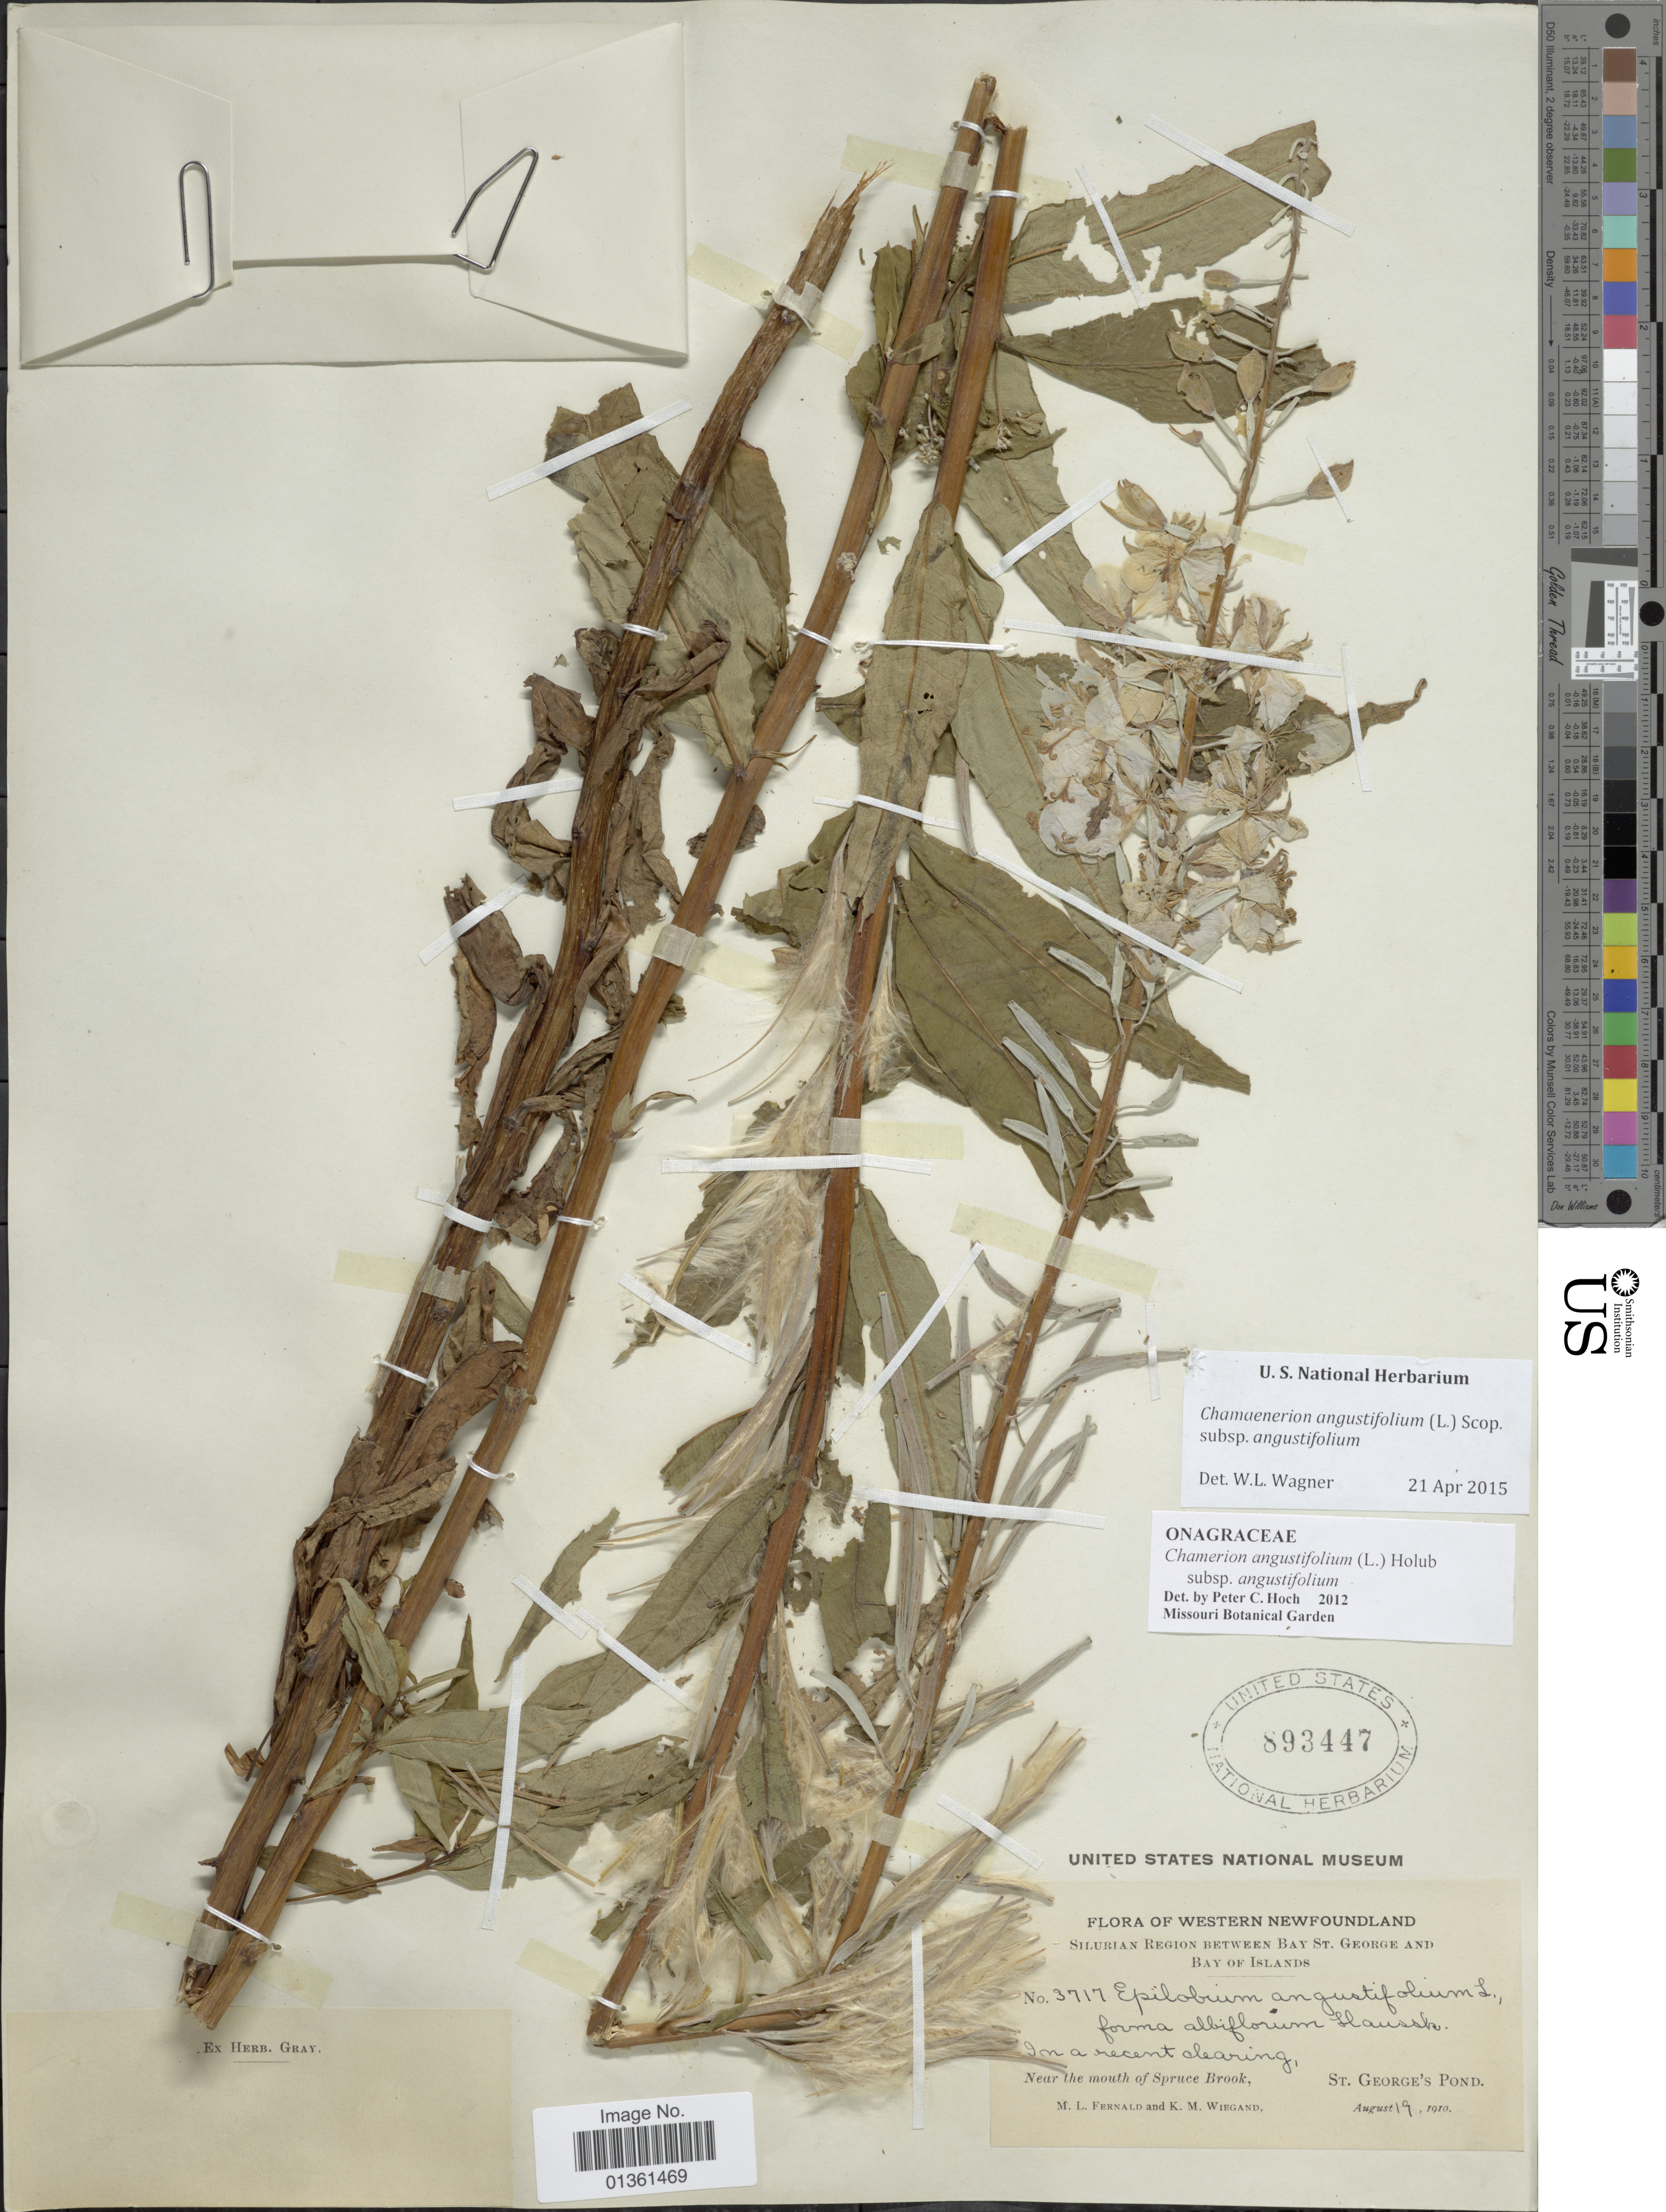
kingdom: Plantae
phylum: Tracheophyta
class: Magnoliopsida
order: Myrtales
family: Onagraceae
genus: Chamaenerion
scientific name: Chamaenerion angustifolium subsp. angustifolium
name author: (L.) Scop.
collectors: M. L. Fernald & K. M. Wiegand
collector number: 3717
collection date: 1910-08-19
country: Canada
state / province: Newfoundland and Labrador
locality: Western Newfoundland. Near the mouth of Spruce Brook, St. George's Pond.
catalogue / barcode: US 893447